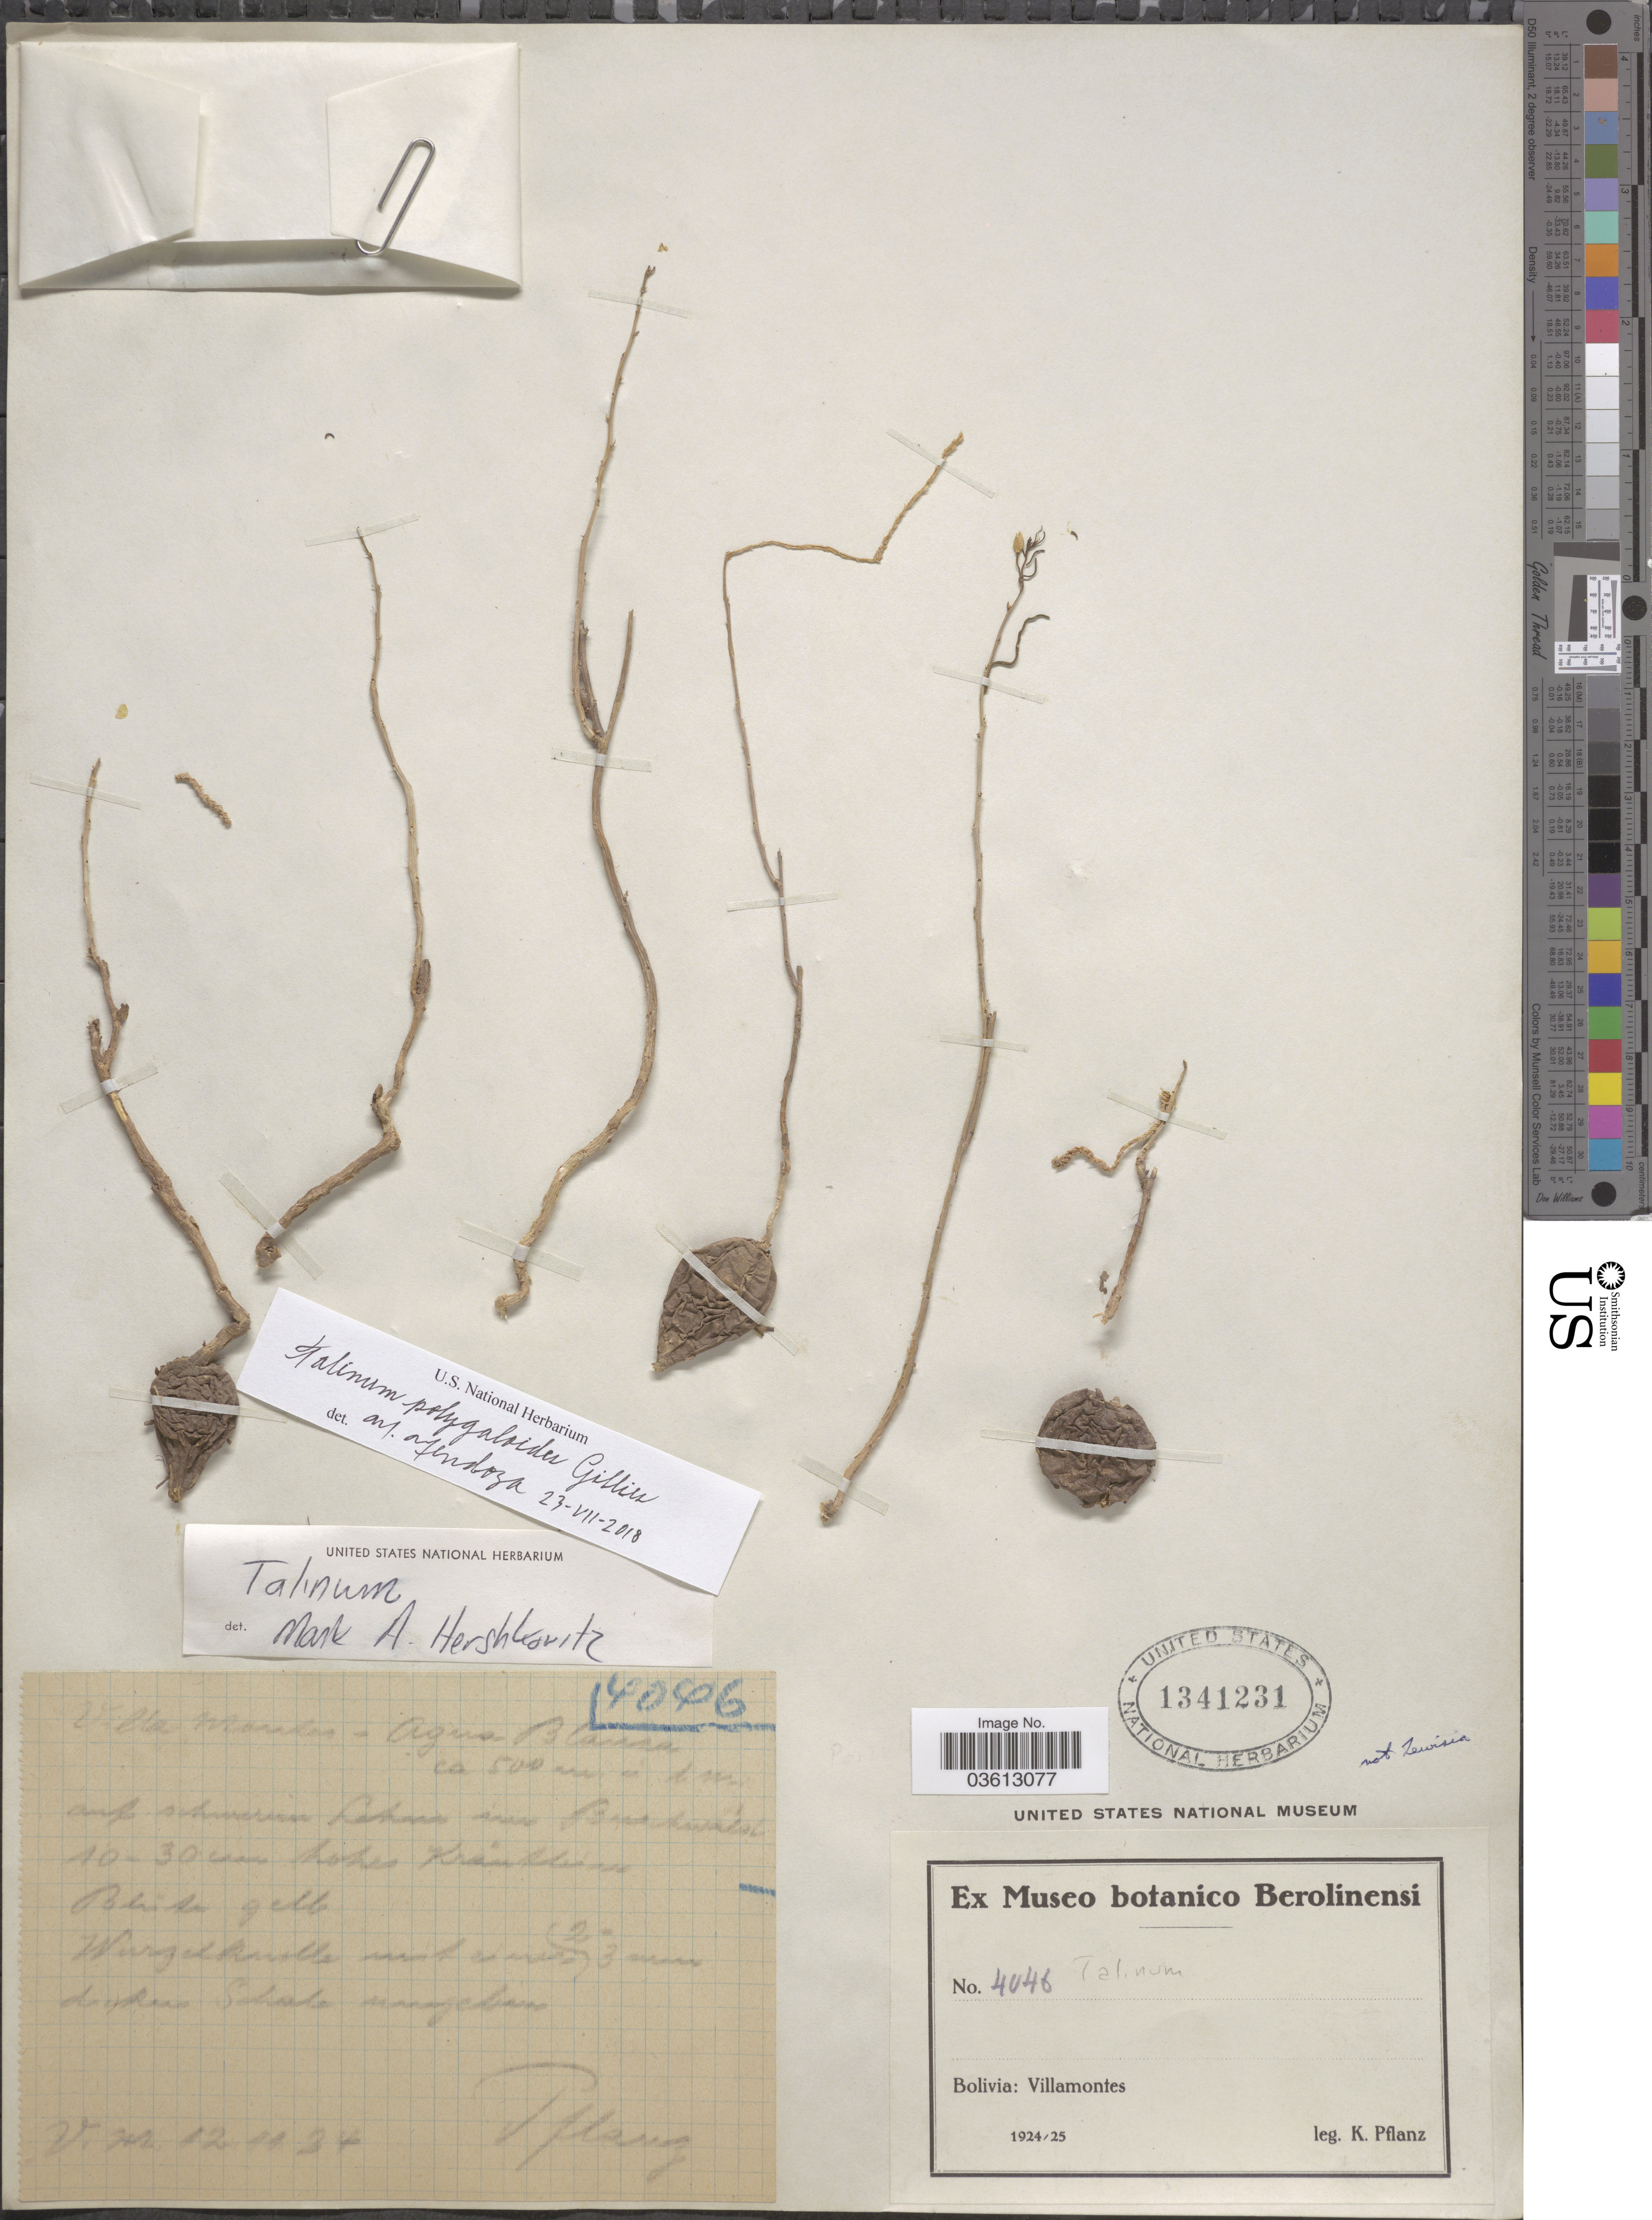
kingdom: Plantae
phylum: Tracheophyta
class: Magnoliopsida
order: Caryophyllales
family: Talinaceae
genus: Talinum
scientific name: Talinum sp.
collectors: K. Pflanz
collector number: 4046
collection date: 1924-11-12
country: Bolivia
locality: Villamontes. Agua Blanca.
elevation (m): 500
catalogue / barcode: US 1341231